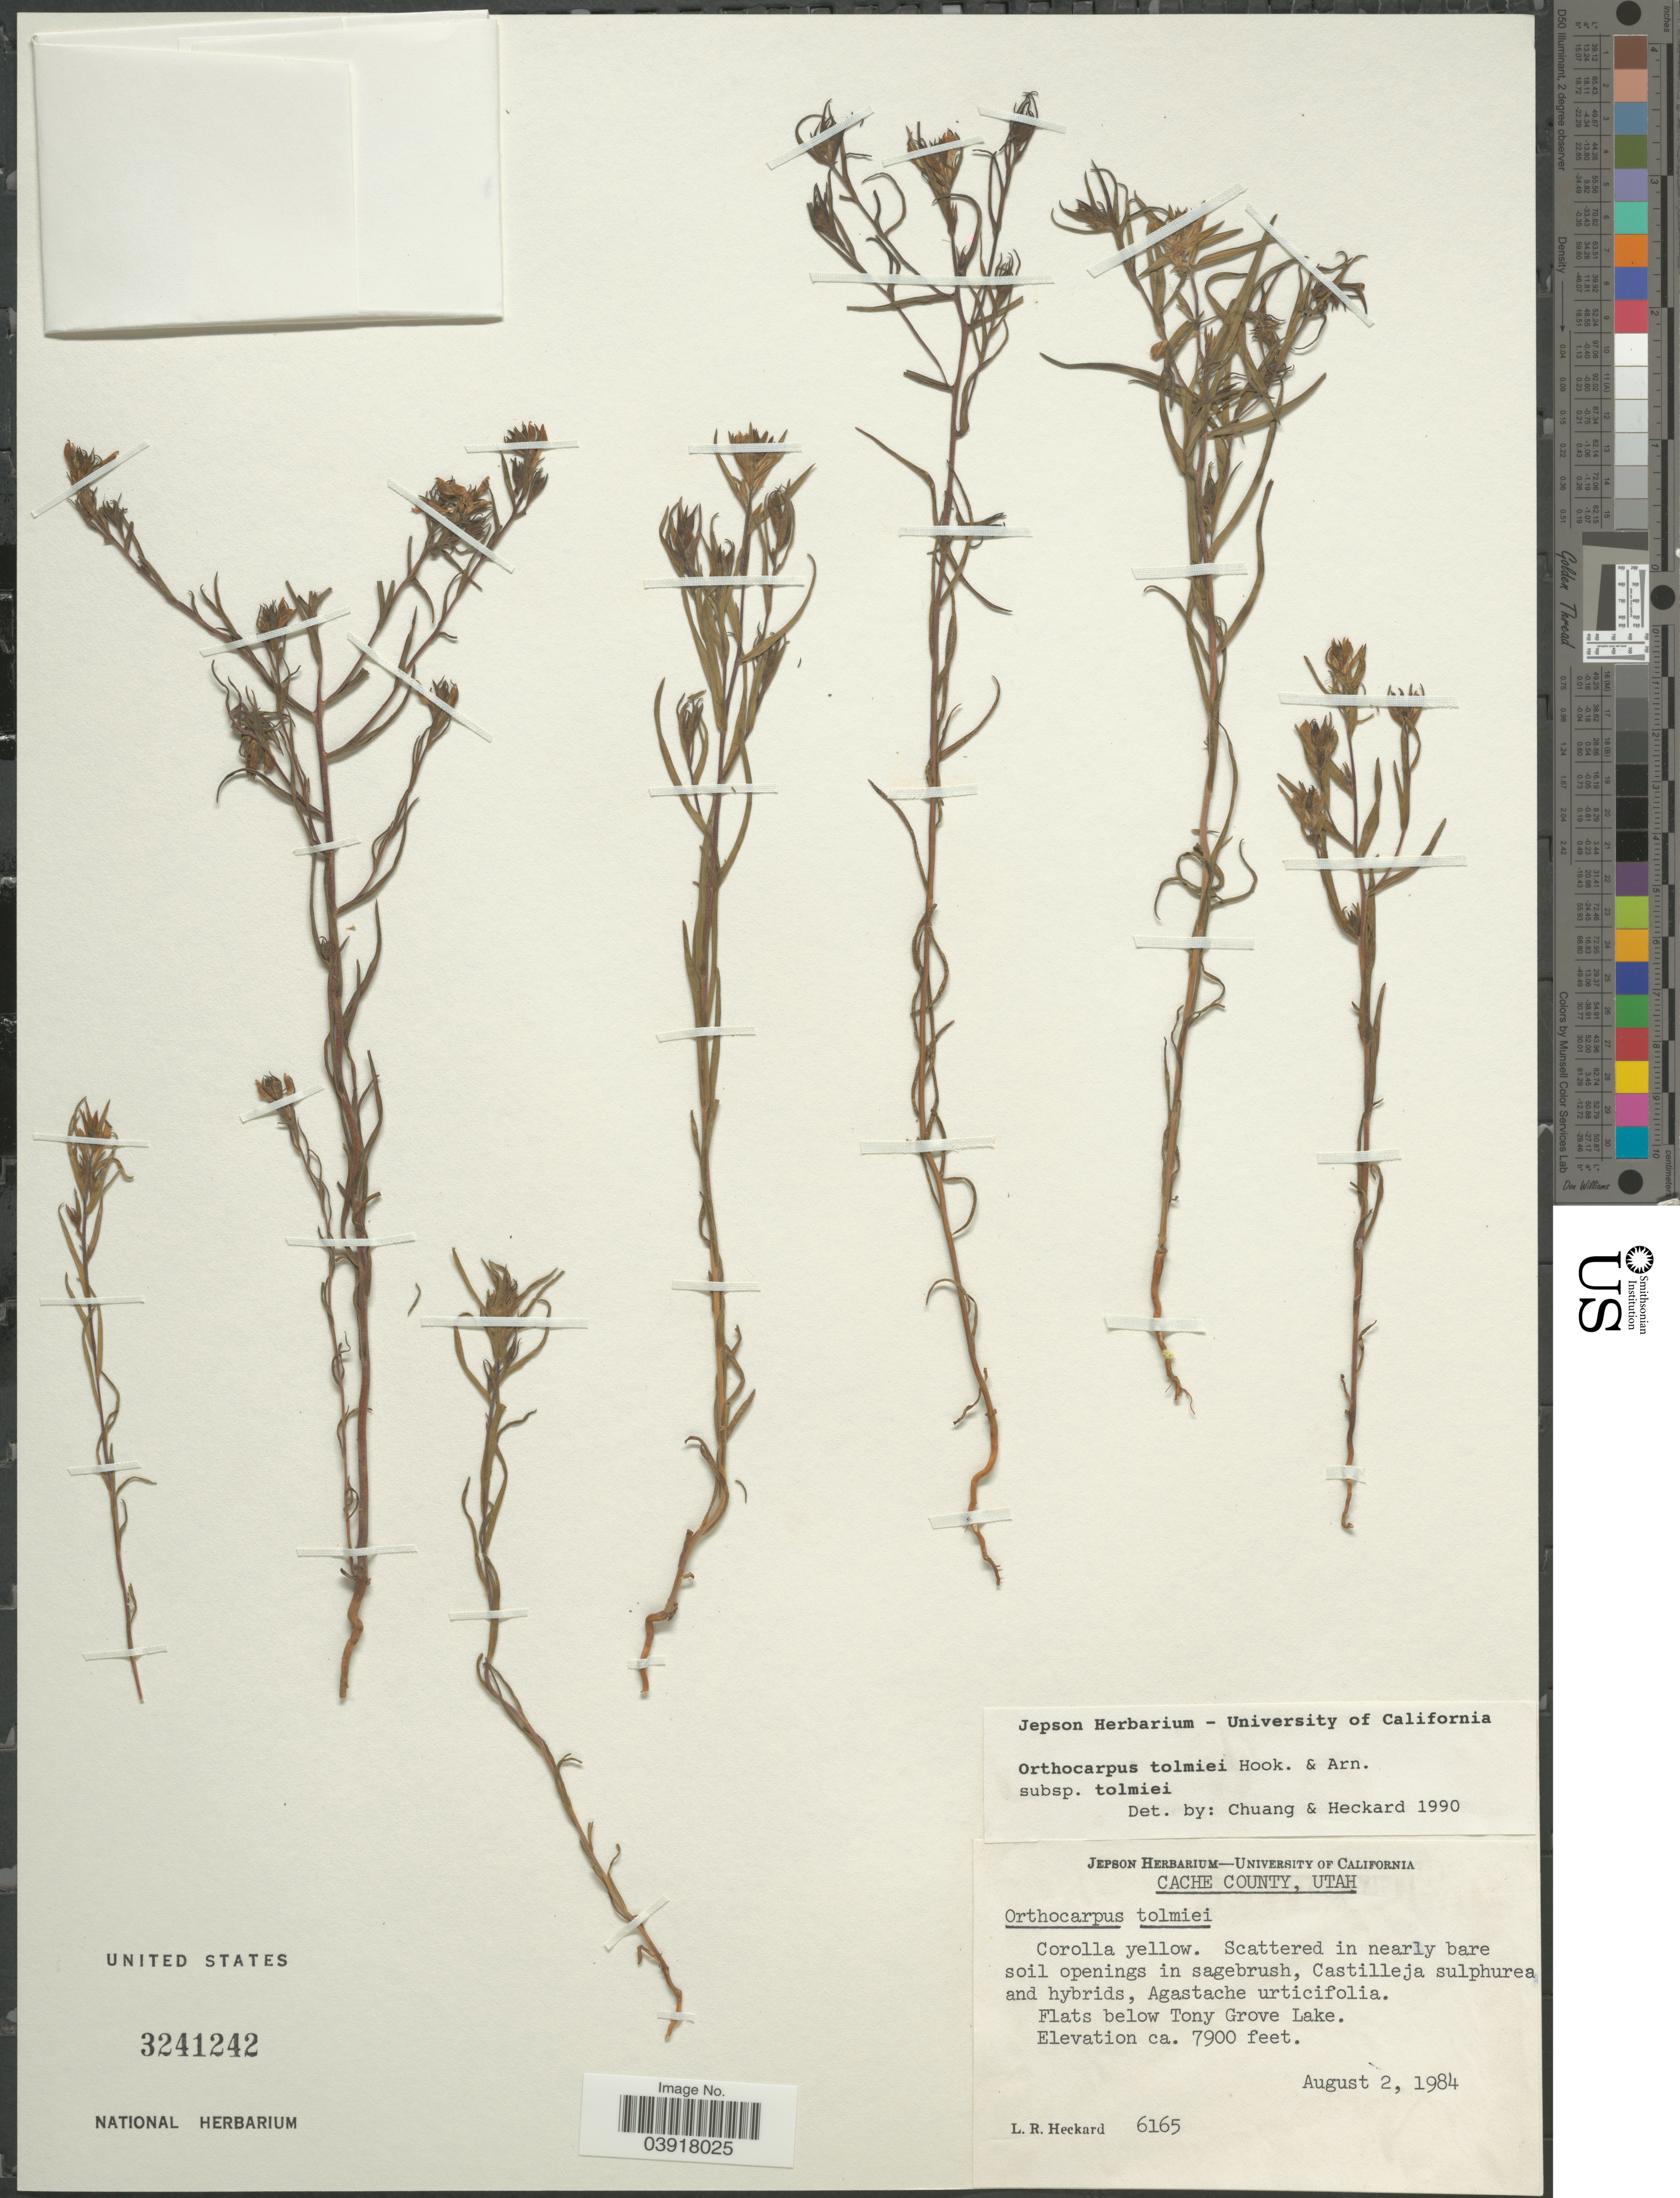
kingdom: Plantae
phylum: Tracheophyta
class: Magnoliopsida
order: Lamiales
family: Orobanchaceae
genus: Orthocarpus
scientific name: Orthocarpus tolmiei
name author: Hook. & Arn.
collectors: L. R. Heckard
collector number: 6165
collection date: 1984-08-02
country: United States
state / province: Utah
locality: Cache County. Flats below Tony Grove Lake.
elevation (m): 2408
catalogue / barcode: US 3241242